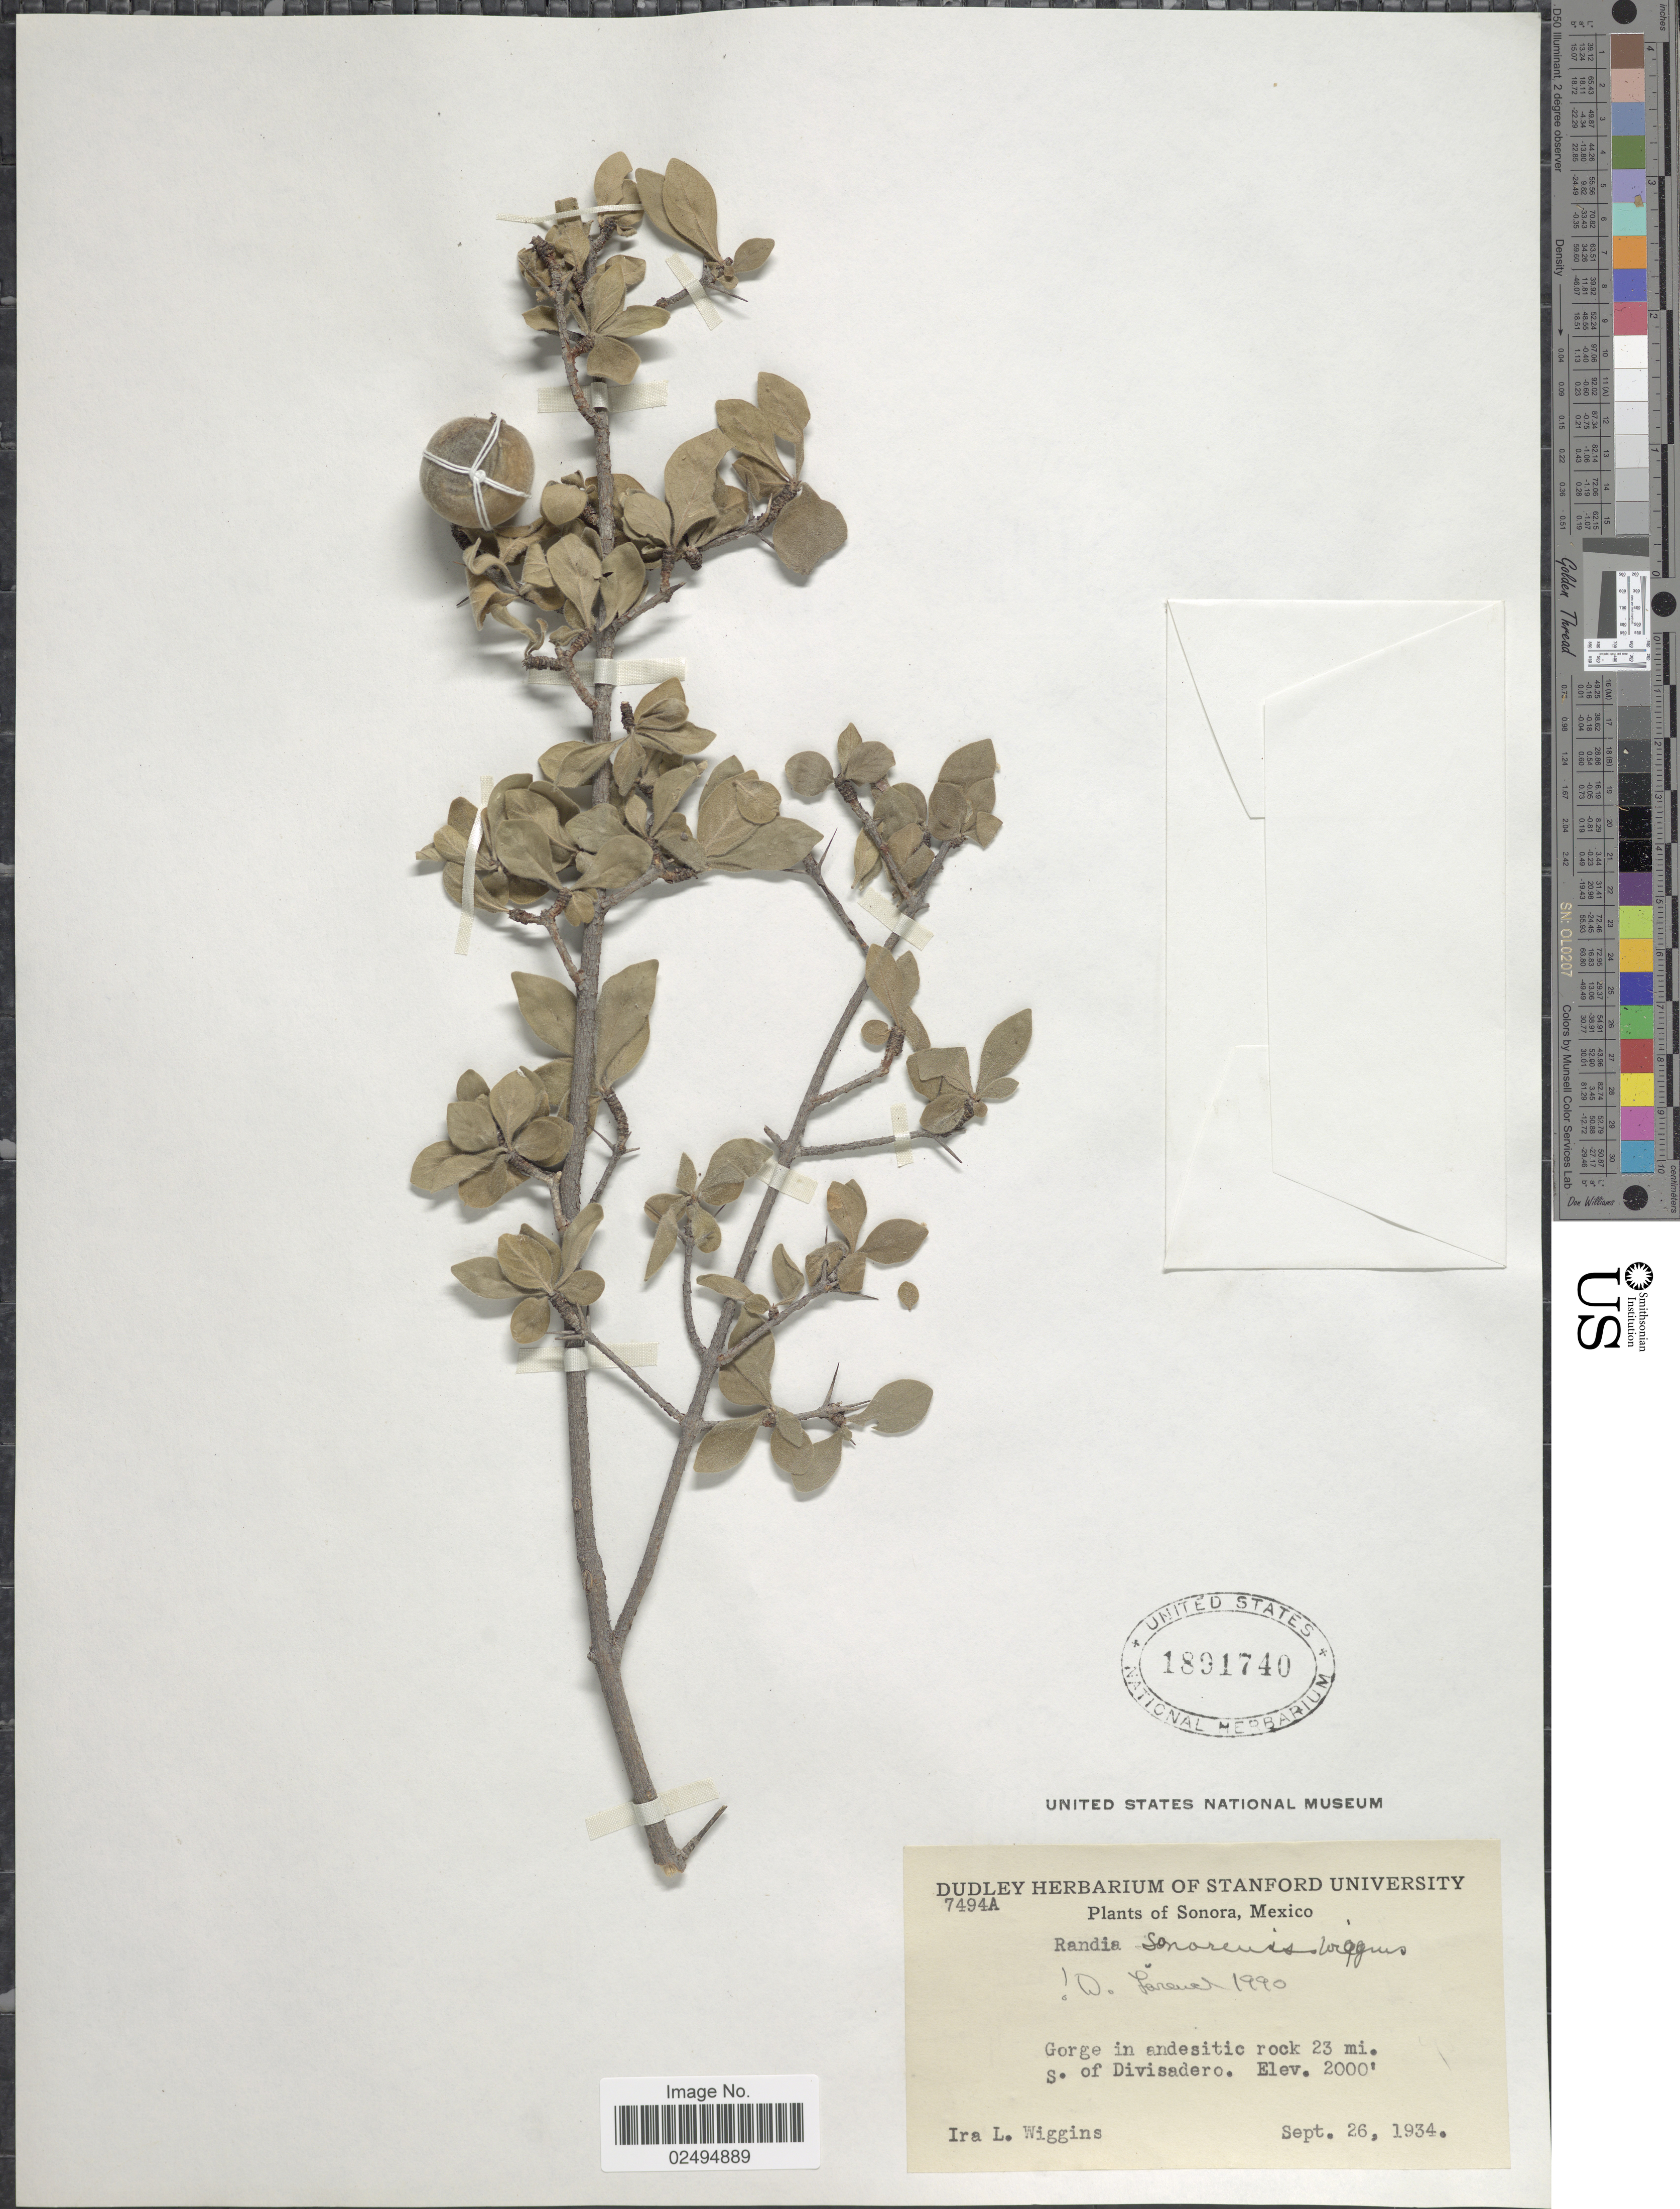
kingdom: Plantae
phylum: Tracheophyta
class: Magnoliopsida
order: Gentianales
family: Rubiaceae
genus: Randia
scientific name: Randia sonorensis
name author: Wiggins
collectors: I. L. Wiggins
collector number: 7494A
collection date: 1934-09-26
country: Mexico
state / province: Sonora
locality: Gorge in andesitic rock 23 mi. S. of Divisadero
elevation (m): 610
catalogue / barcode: US 1891740